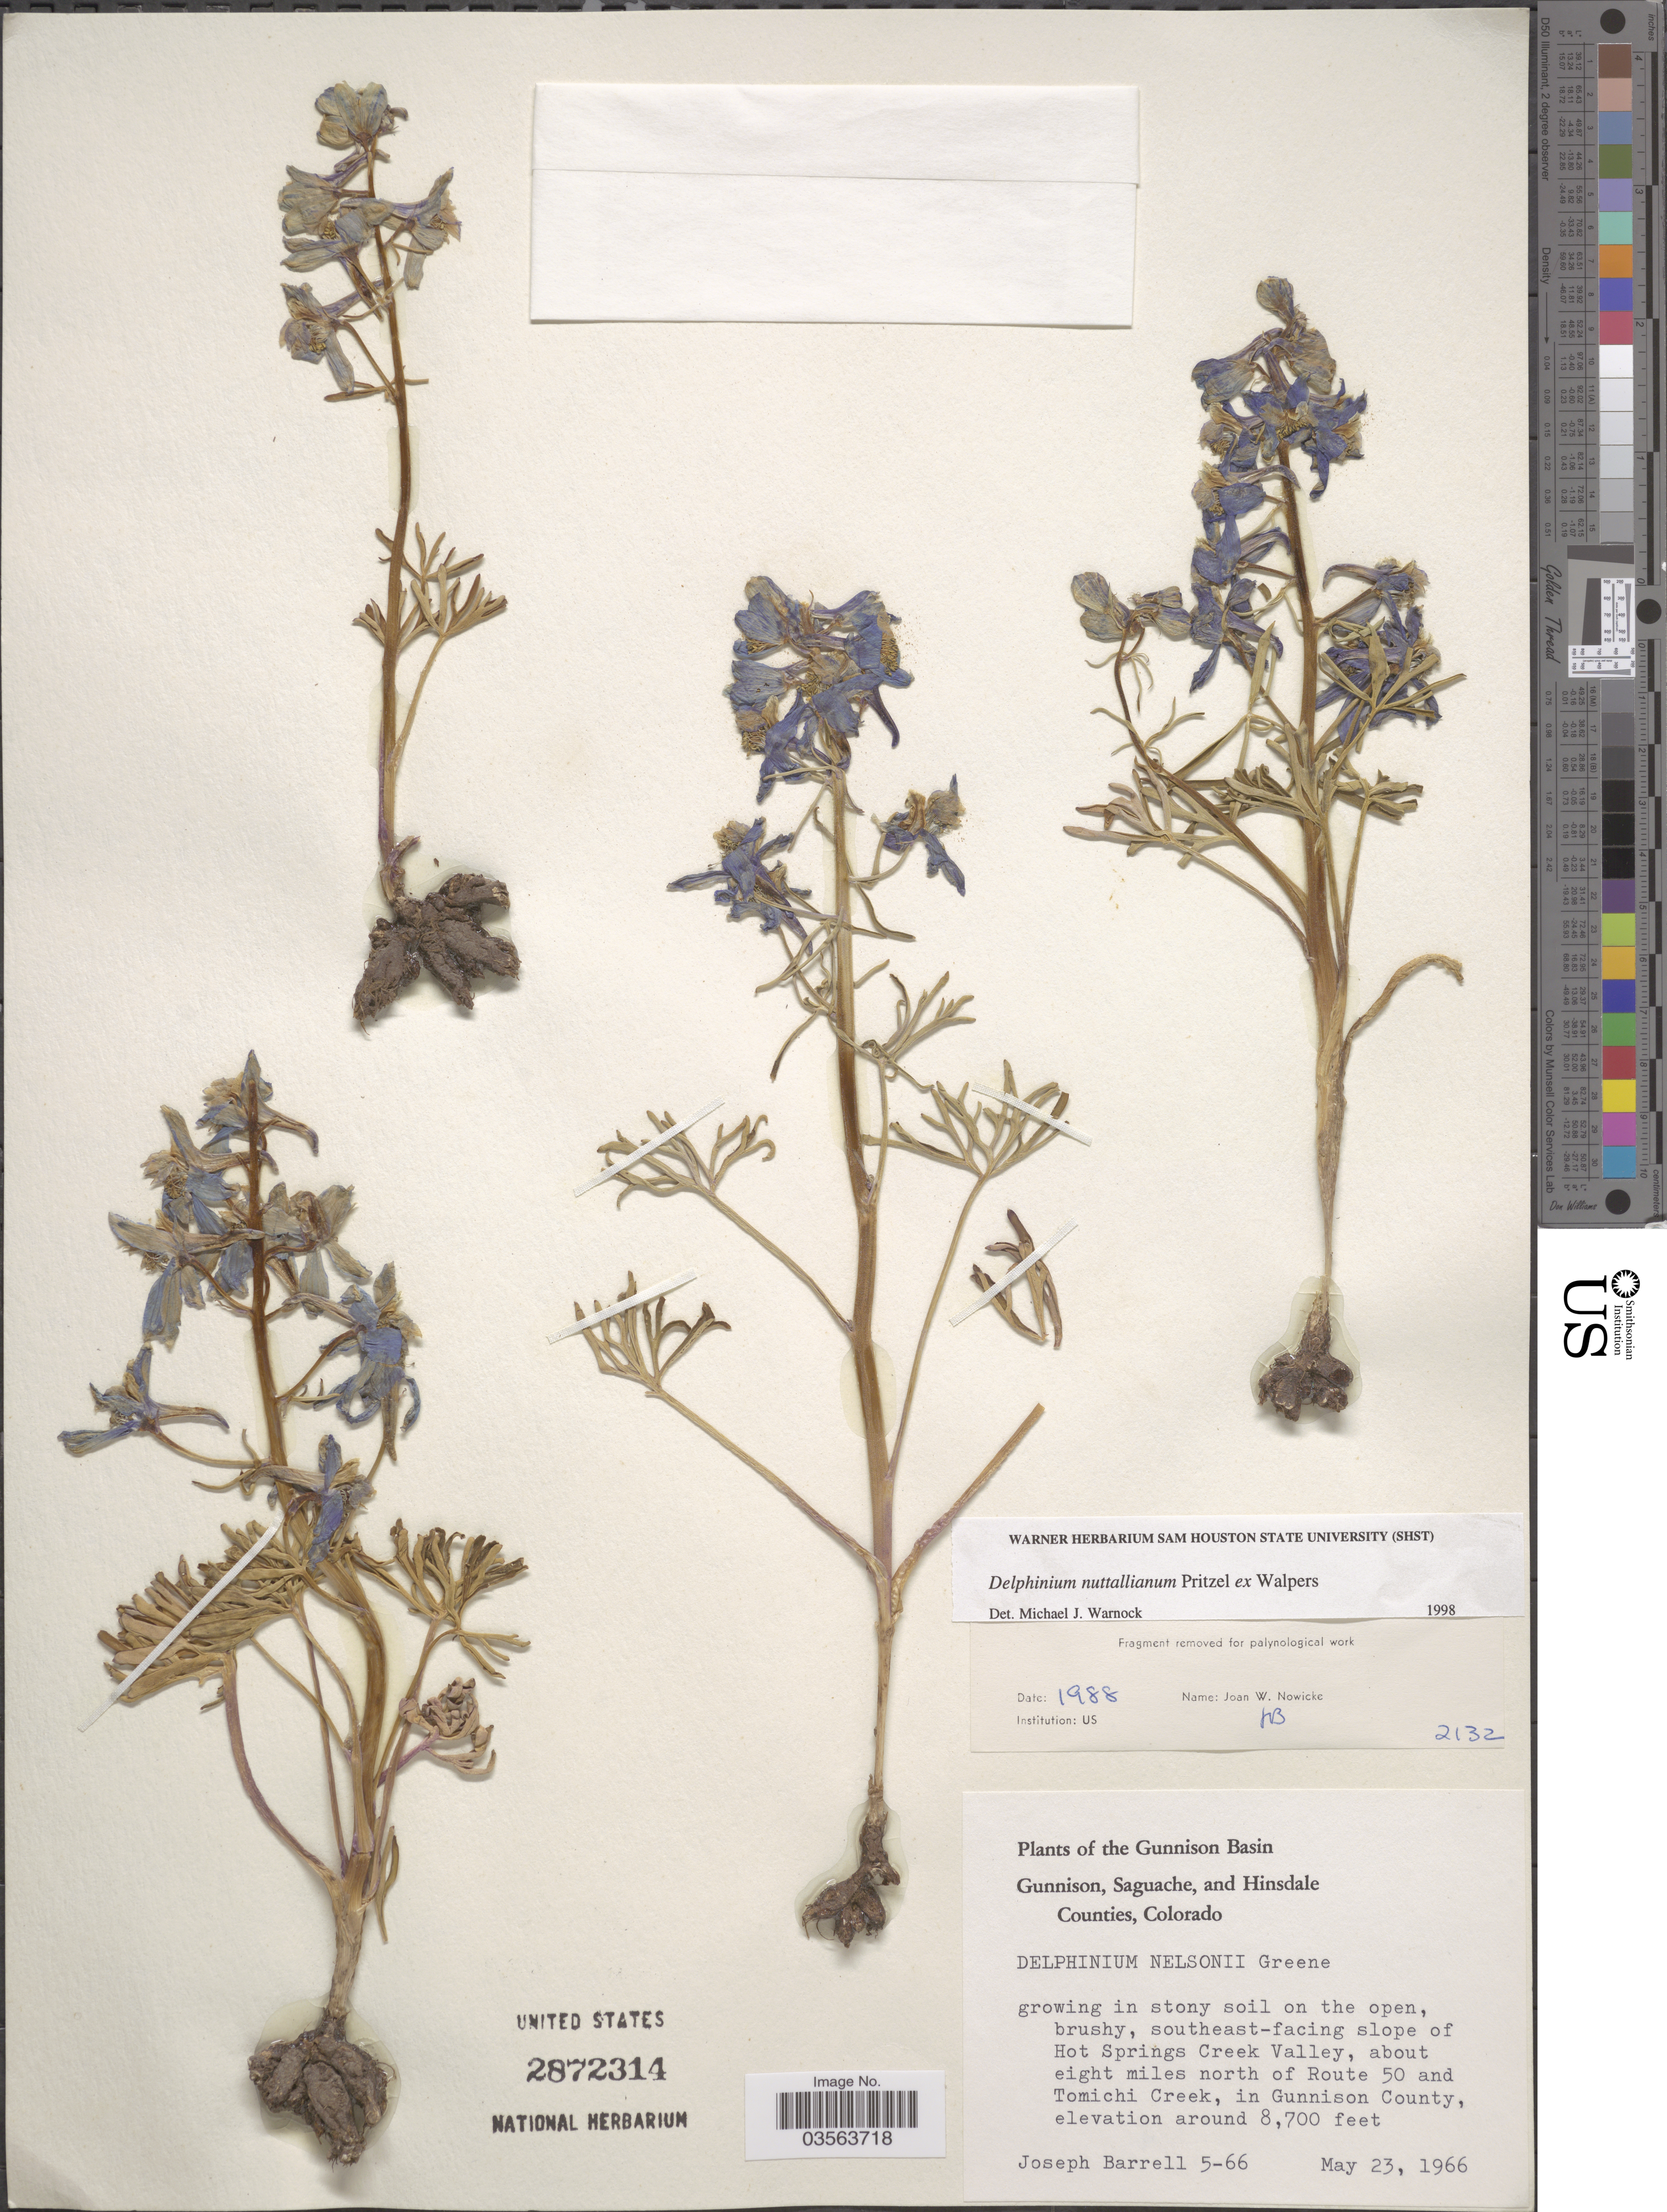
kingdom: Plantae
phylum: Tracheophyta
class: Magnoliopsida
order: Ranunculales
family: Ranunculaceae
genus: Delphinium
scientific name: Delphinium nuttallianum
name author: E. Pritz. ex Walpers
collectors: J. Barrell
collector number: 5-66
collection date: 1966-05-23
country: United States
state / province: Colorado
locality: The Gunnison Basin. Southeast-facing slope of Hot Springs Creek Valley, about eight miles north of Route 50 and Tomichi Creek, in Gunnison County.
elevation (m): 2652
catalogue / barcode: US 2872314